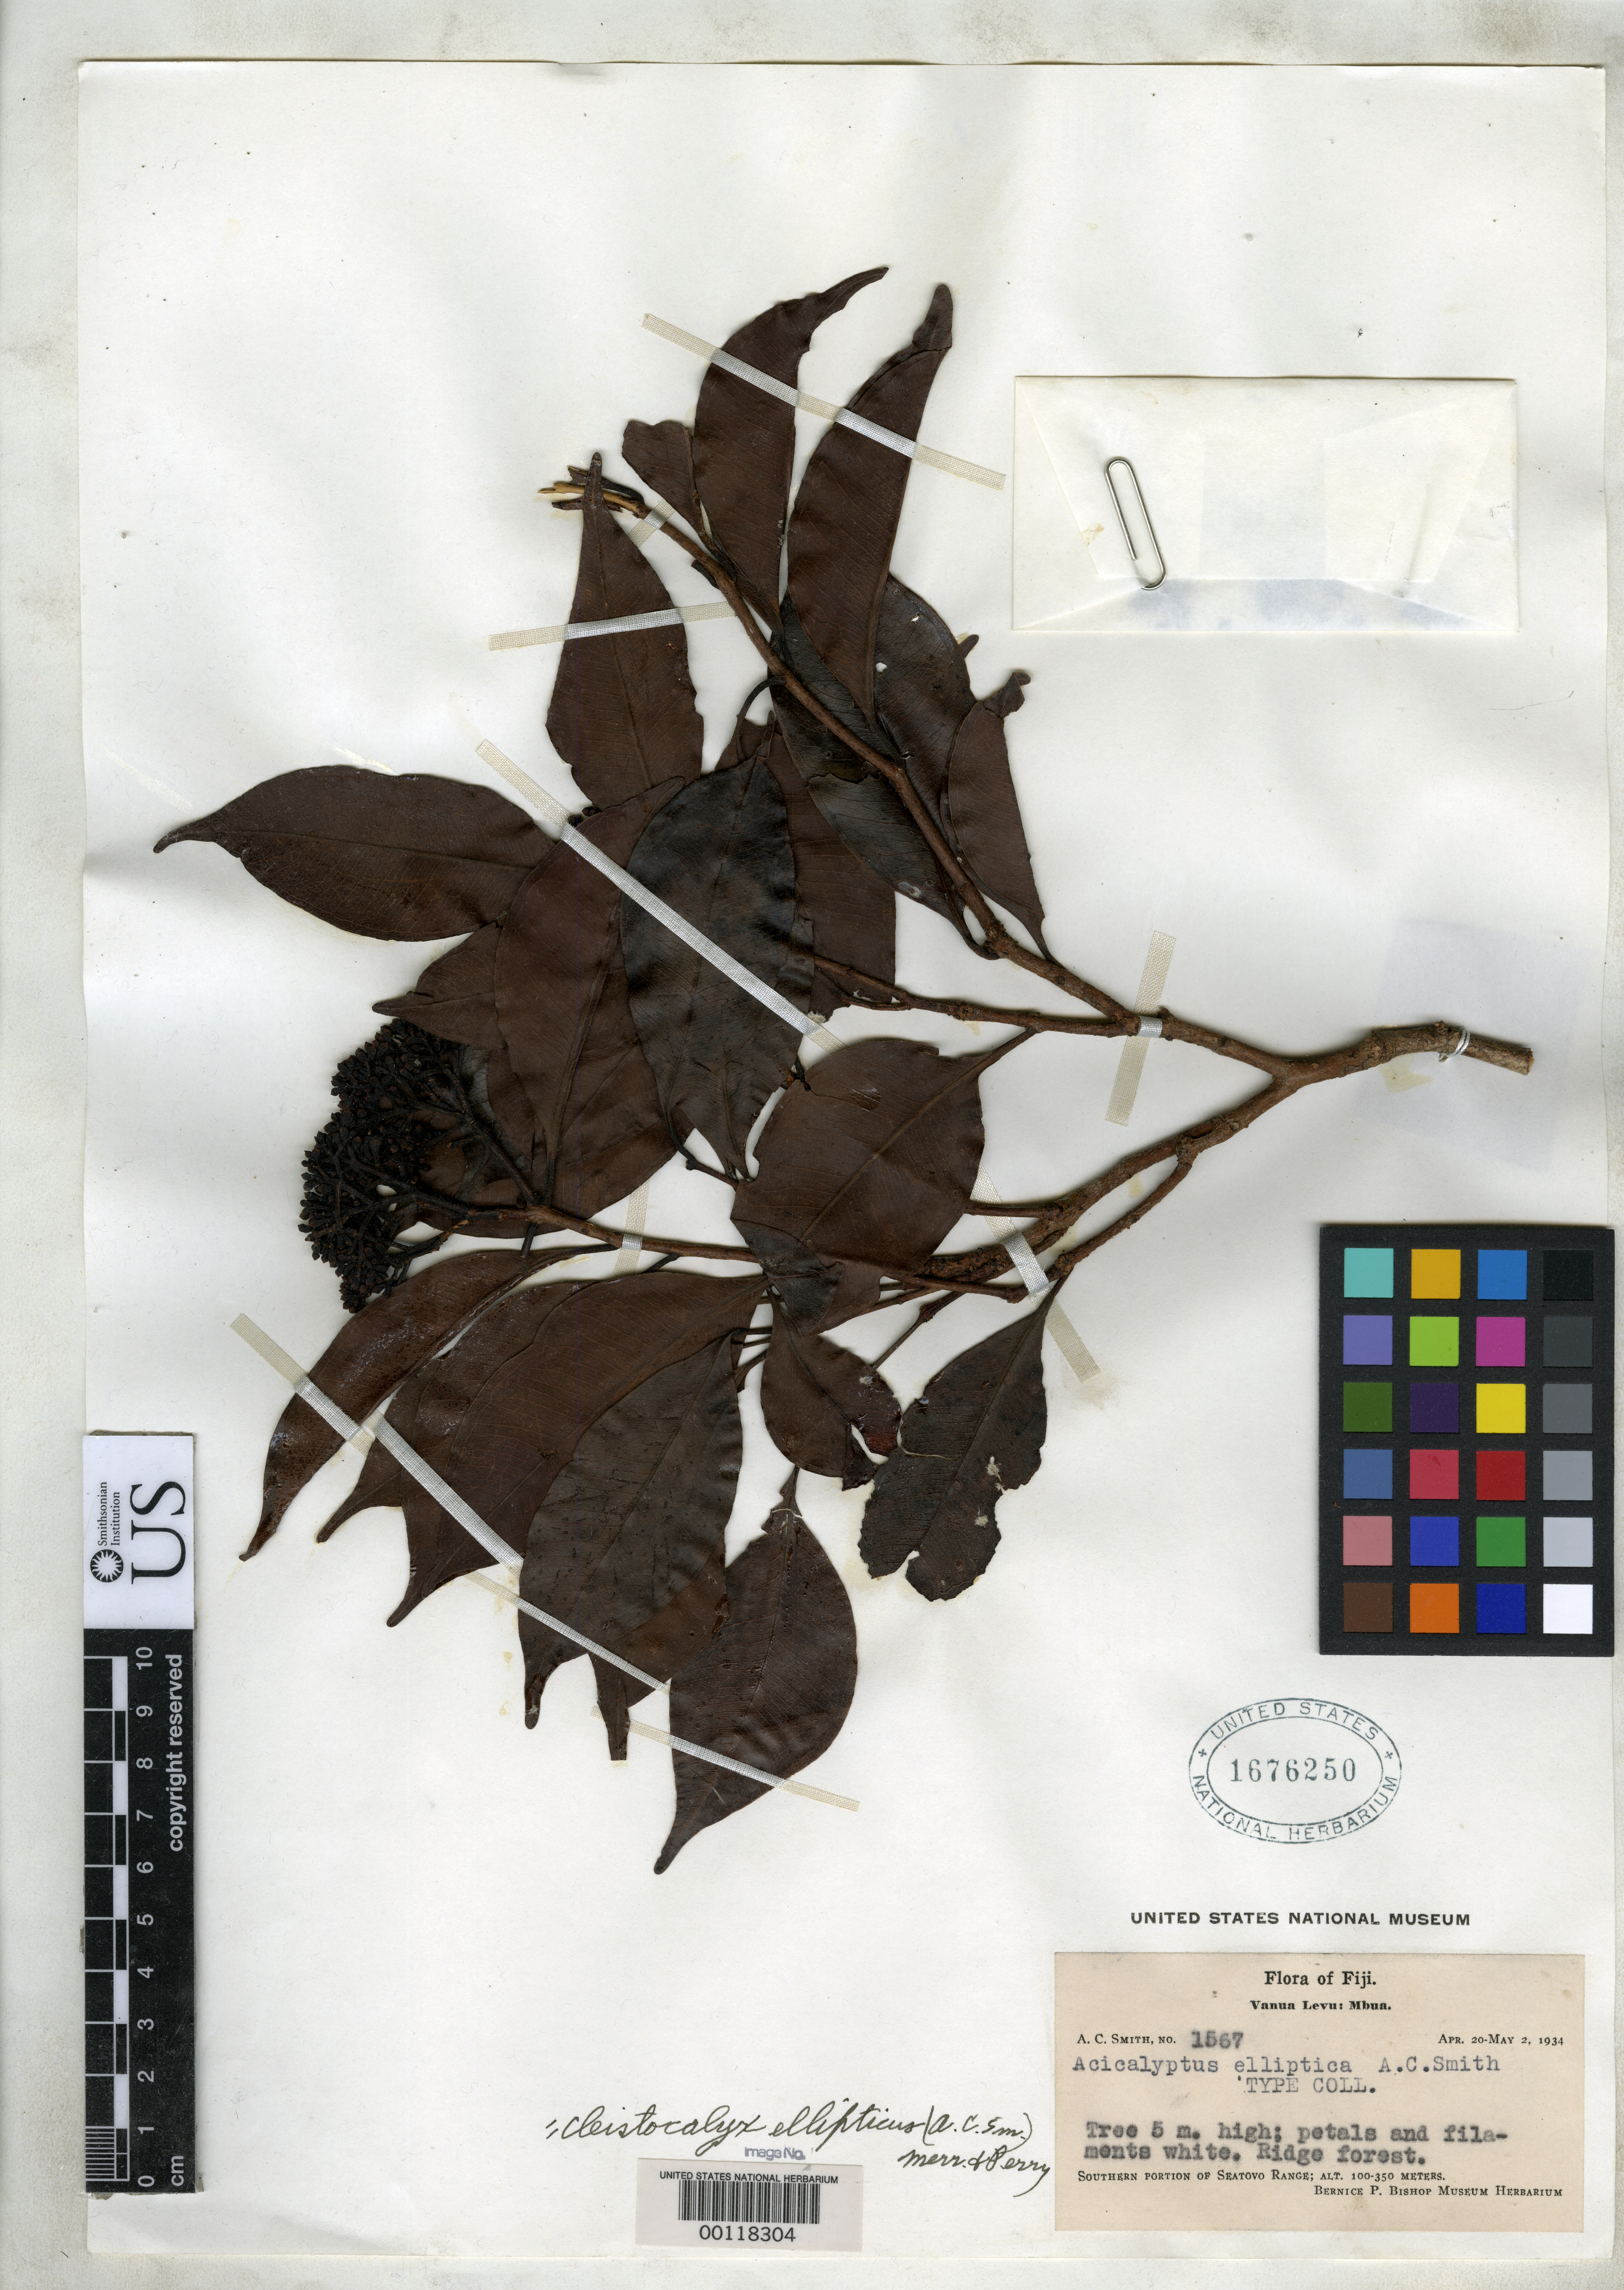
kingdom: Plantae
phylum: Tracheophyta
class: Magnoliopsida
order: Myrtales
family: Myrtaceae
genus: Acicalyptus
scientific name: Acicalyptus elliptica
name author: A.C. Sm.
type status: Isotype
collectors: A. C. Smith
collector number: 1567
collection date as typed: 20 Apr 1934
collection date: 1934-04-20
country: Fiji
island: Vanua Levu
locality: Mbua, Seatovo Range. [Vanua Levu Group]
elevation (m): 100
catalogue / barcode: US 1676250